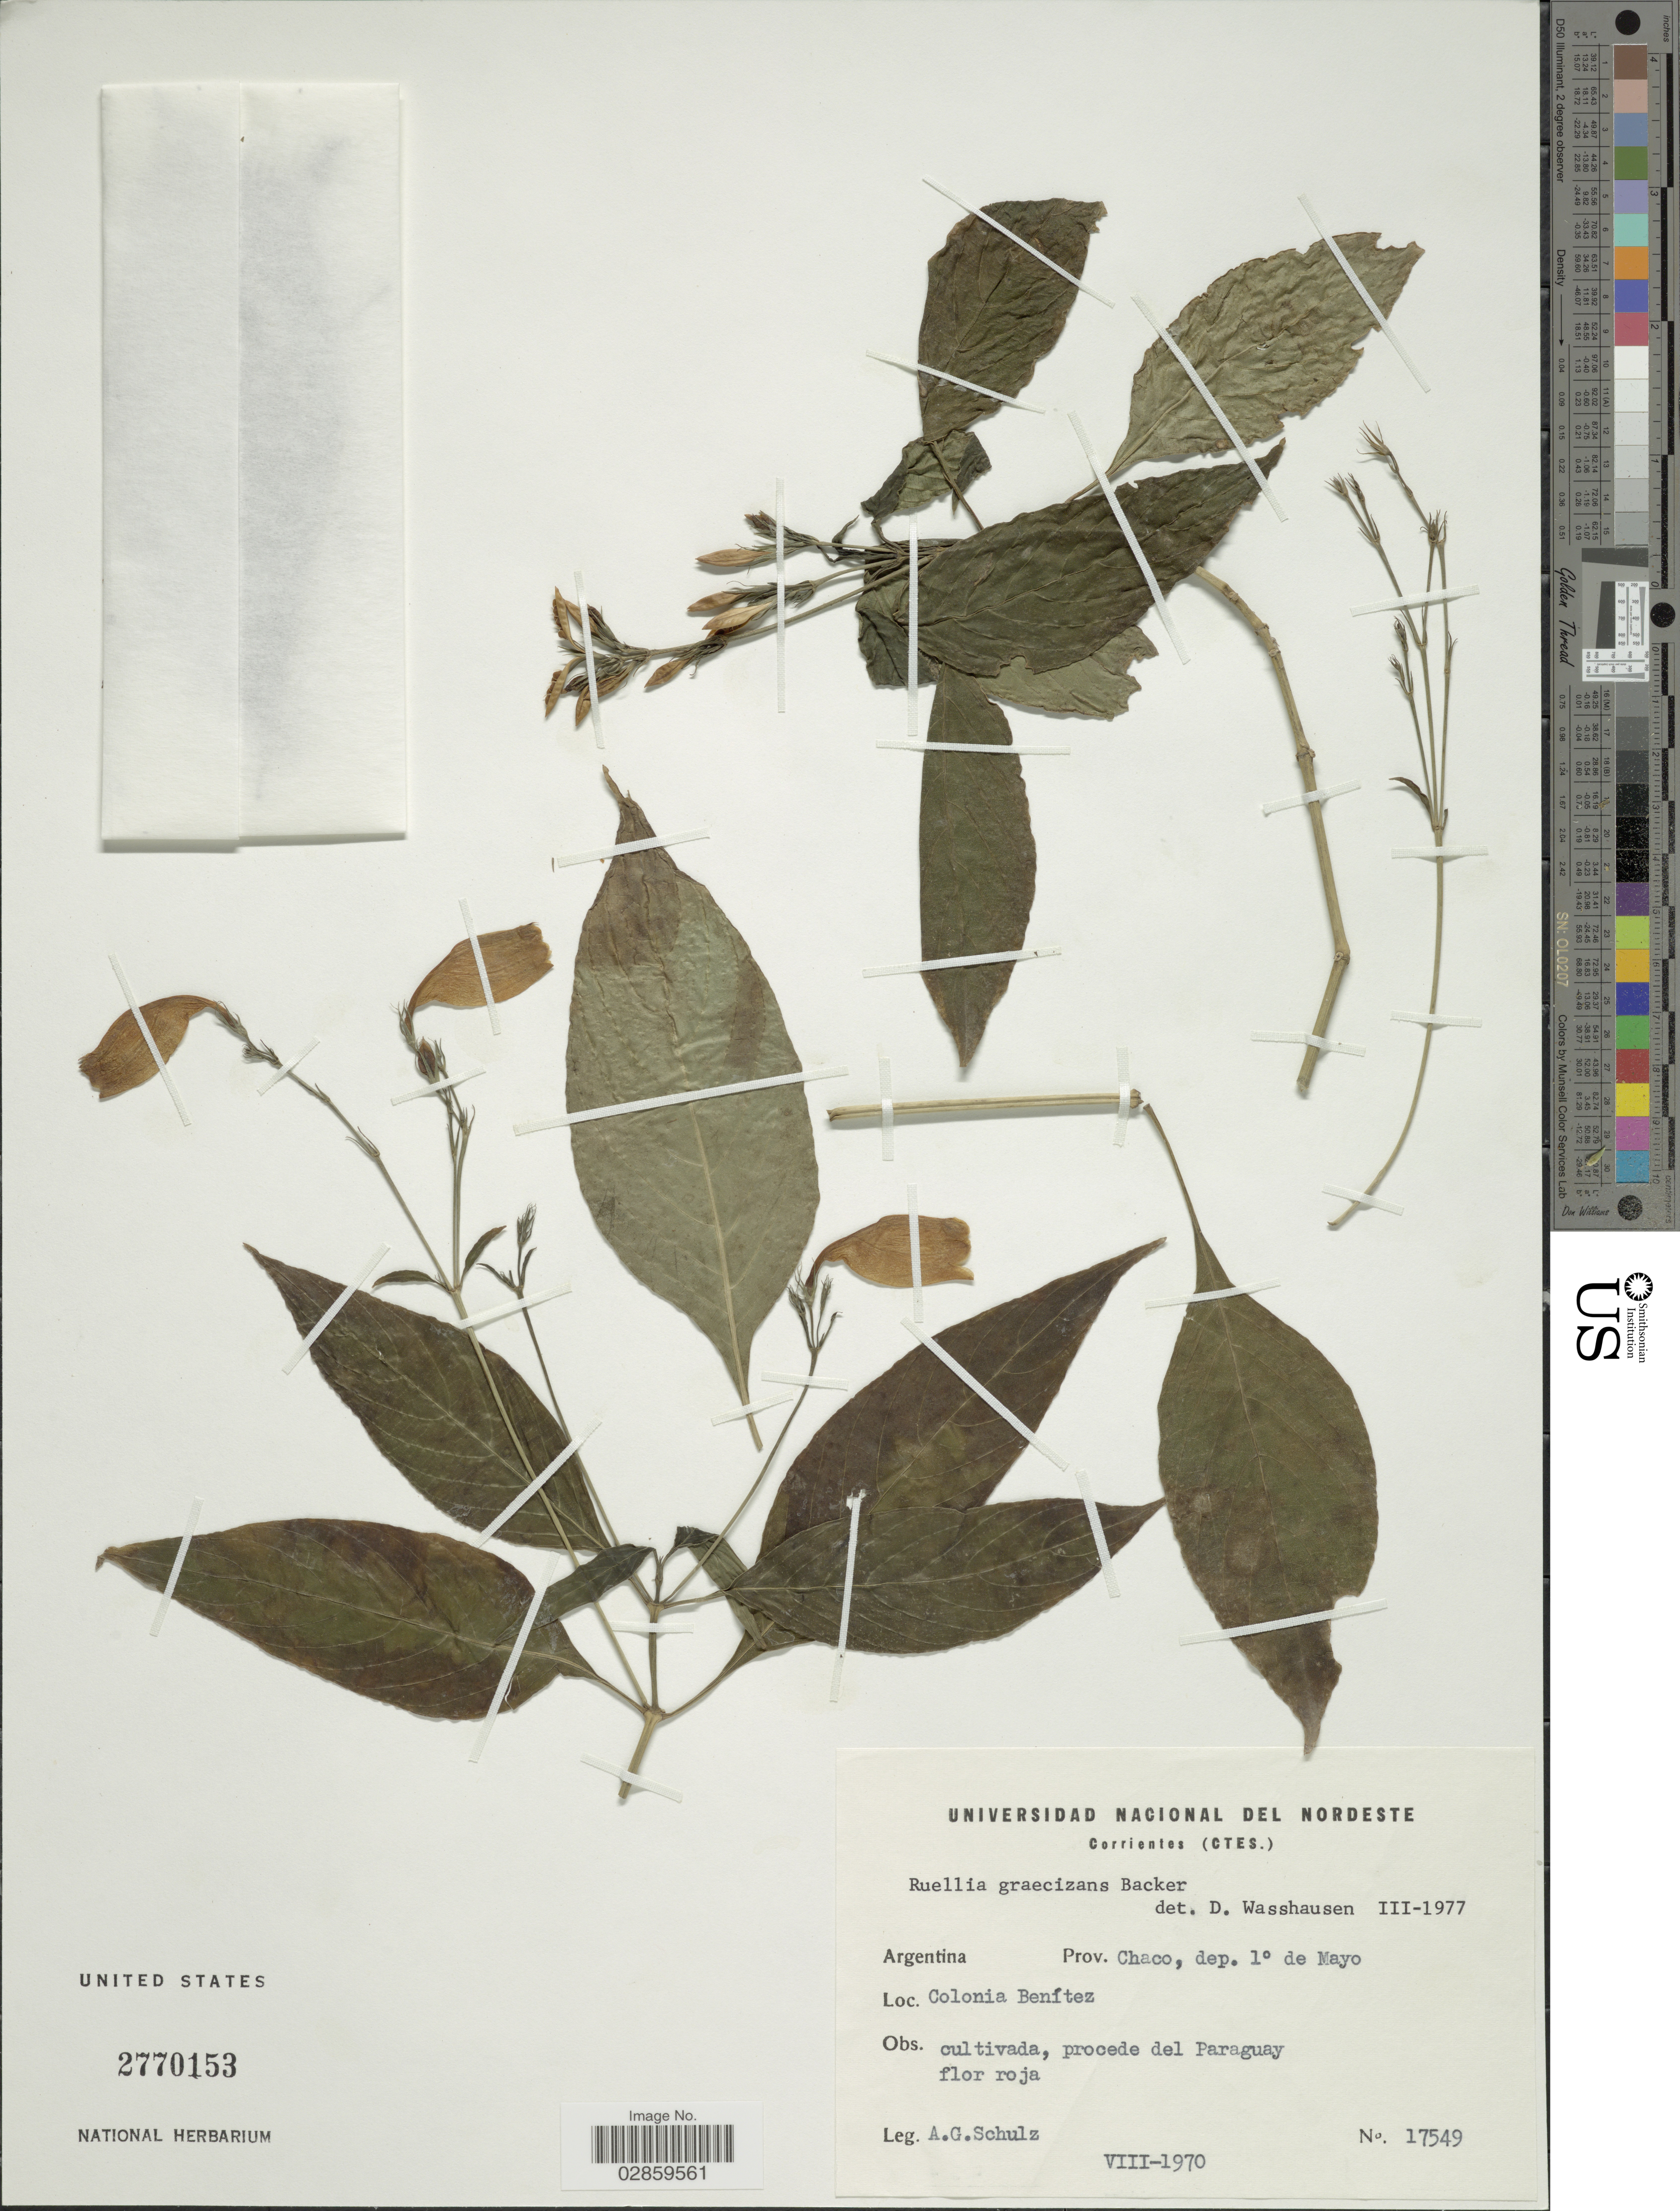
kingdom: Plantae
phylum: Tracheophyta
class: Magnoliopsida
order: Lamiales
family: Acanthaceae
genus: Ruellia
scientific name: Ruellia brevifolia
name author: (Pohl) C. Ezcurra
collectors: A. G. Schulz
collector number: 17549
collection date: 1970-08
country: Argentina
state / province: Chaco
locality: Dep. 1° de Mayo. Colonia Benítez. Procede del Paraguay.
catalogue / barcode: US 2770153